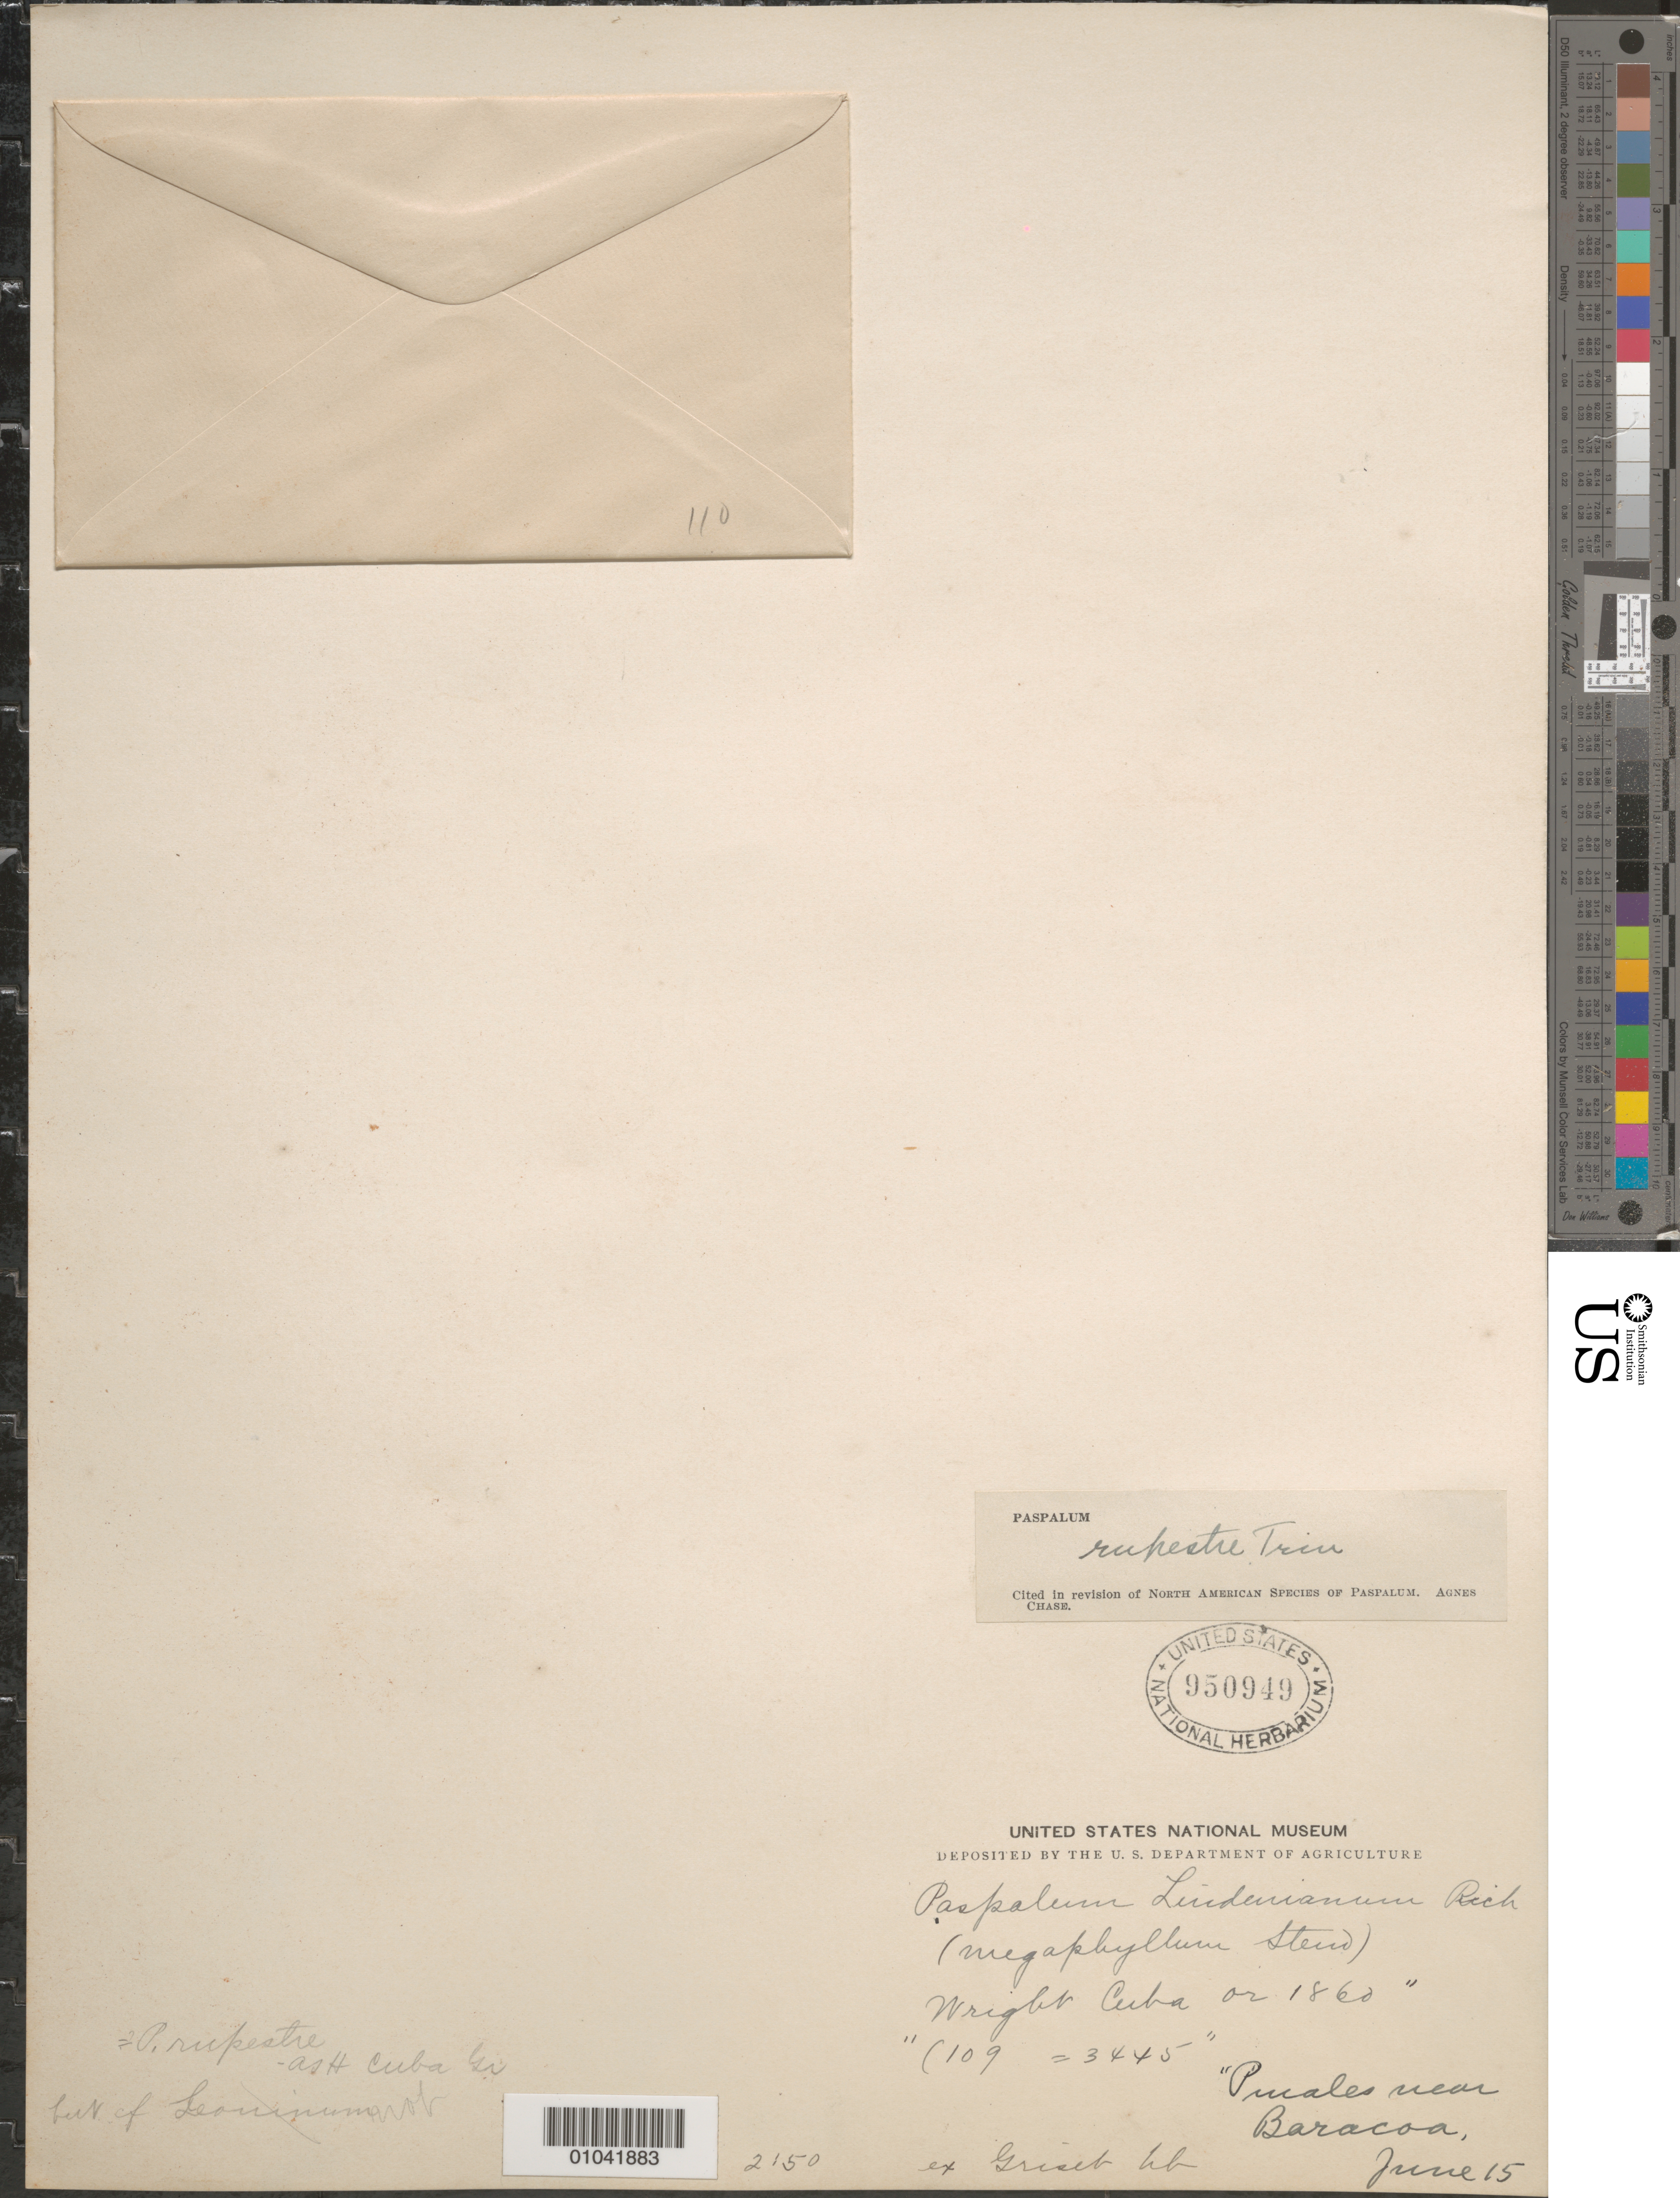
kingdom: Plantae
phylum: Tracheophyta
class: Liliopsida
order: Poales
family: Poaceae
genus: Paspalum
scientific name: Paspalum rupestre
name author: Trin.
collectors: C. Wright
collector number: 109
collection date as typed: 15 Jun 1860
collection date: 1860-06-15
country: Cuba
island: Cuba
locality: Pinales near Baracoa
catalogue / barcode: US 950949